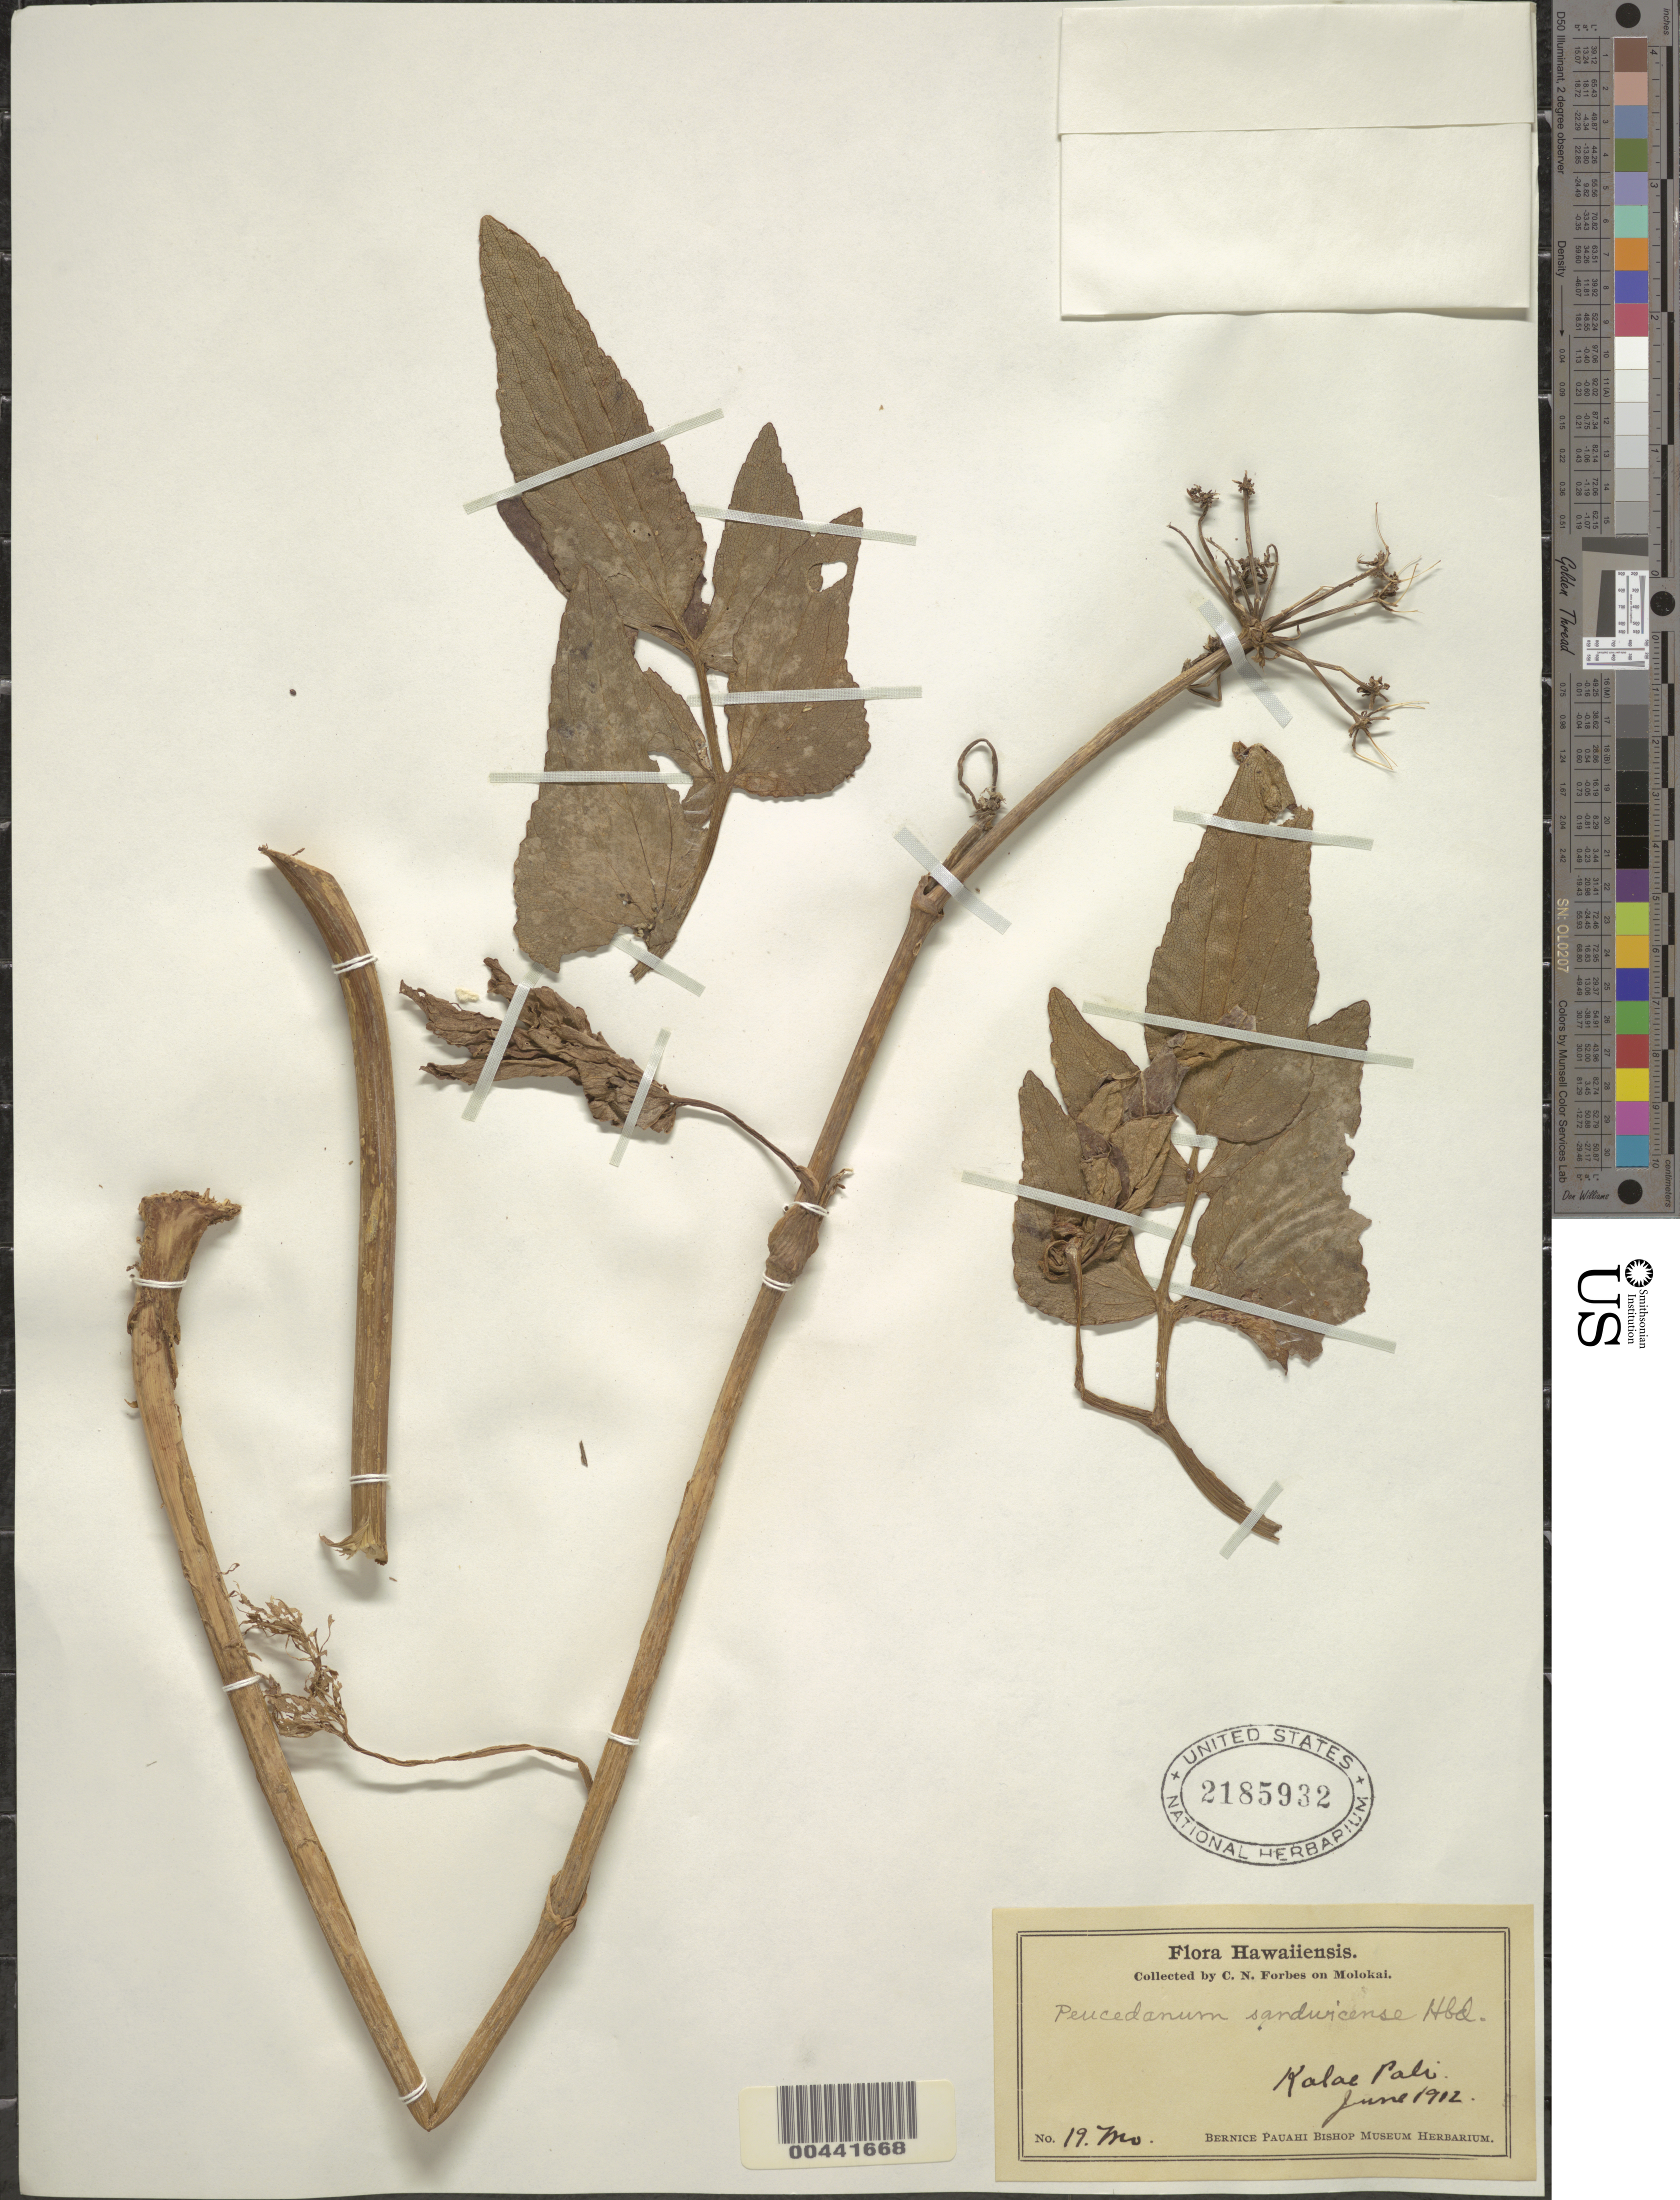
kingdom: Plantae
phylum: Tracheophyta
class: Magnoliopsida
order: Apiales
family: Apiaceae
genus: Peucedanum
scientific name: Peucedanum sandwicense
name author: Hillebr.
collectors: C. N. Forbes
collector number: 19.Mo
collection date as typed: Jun 1912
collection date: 1912-06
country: United States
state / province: Hawaii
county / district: Maui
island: Moloka'i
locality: Kalae Pali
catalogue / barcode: US 2185932